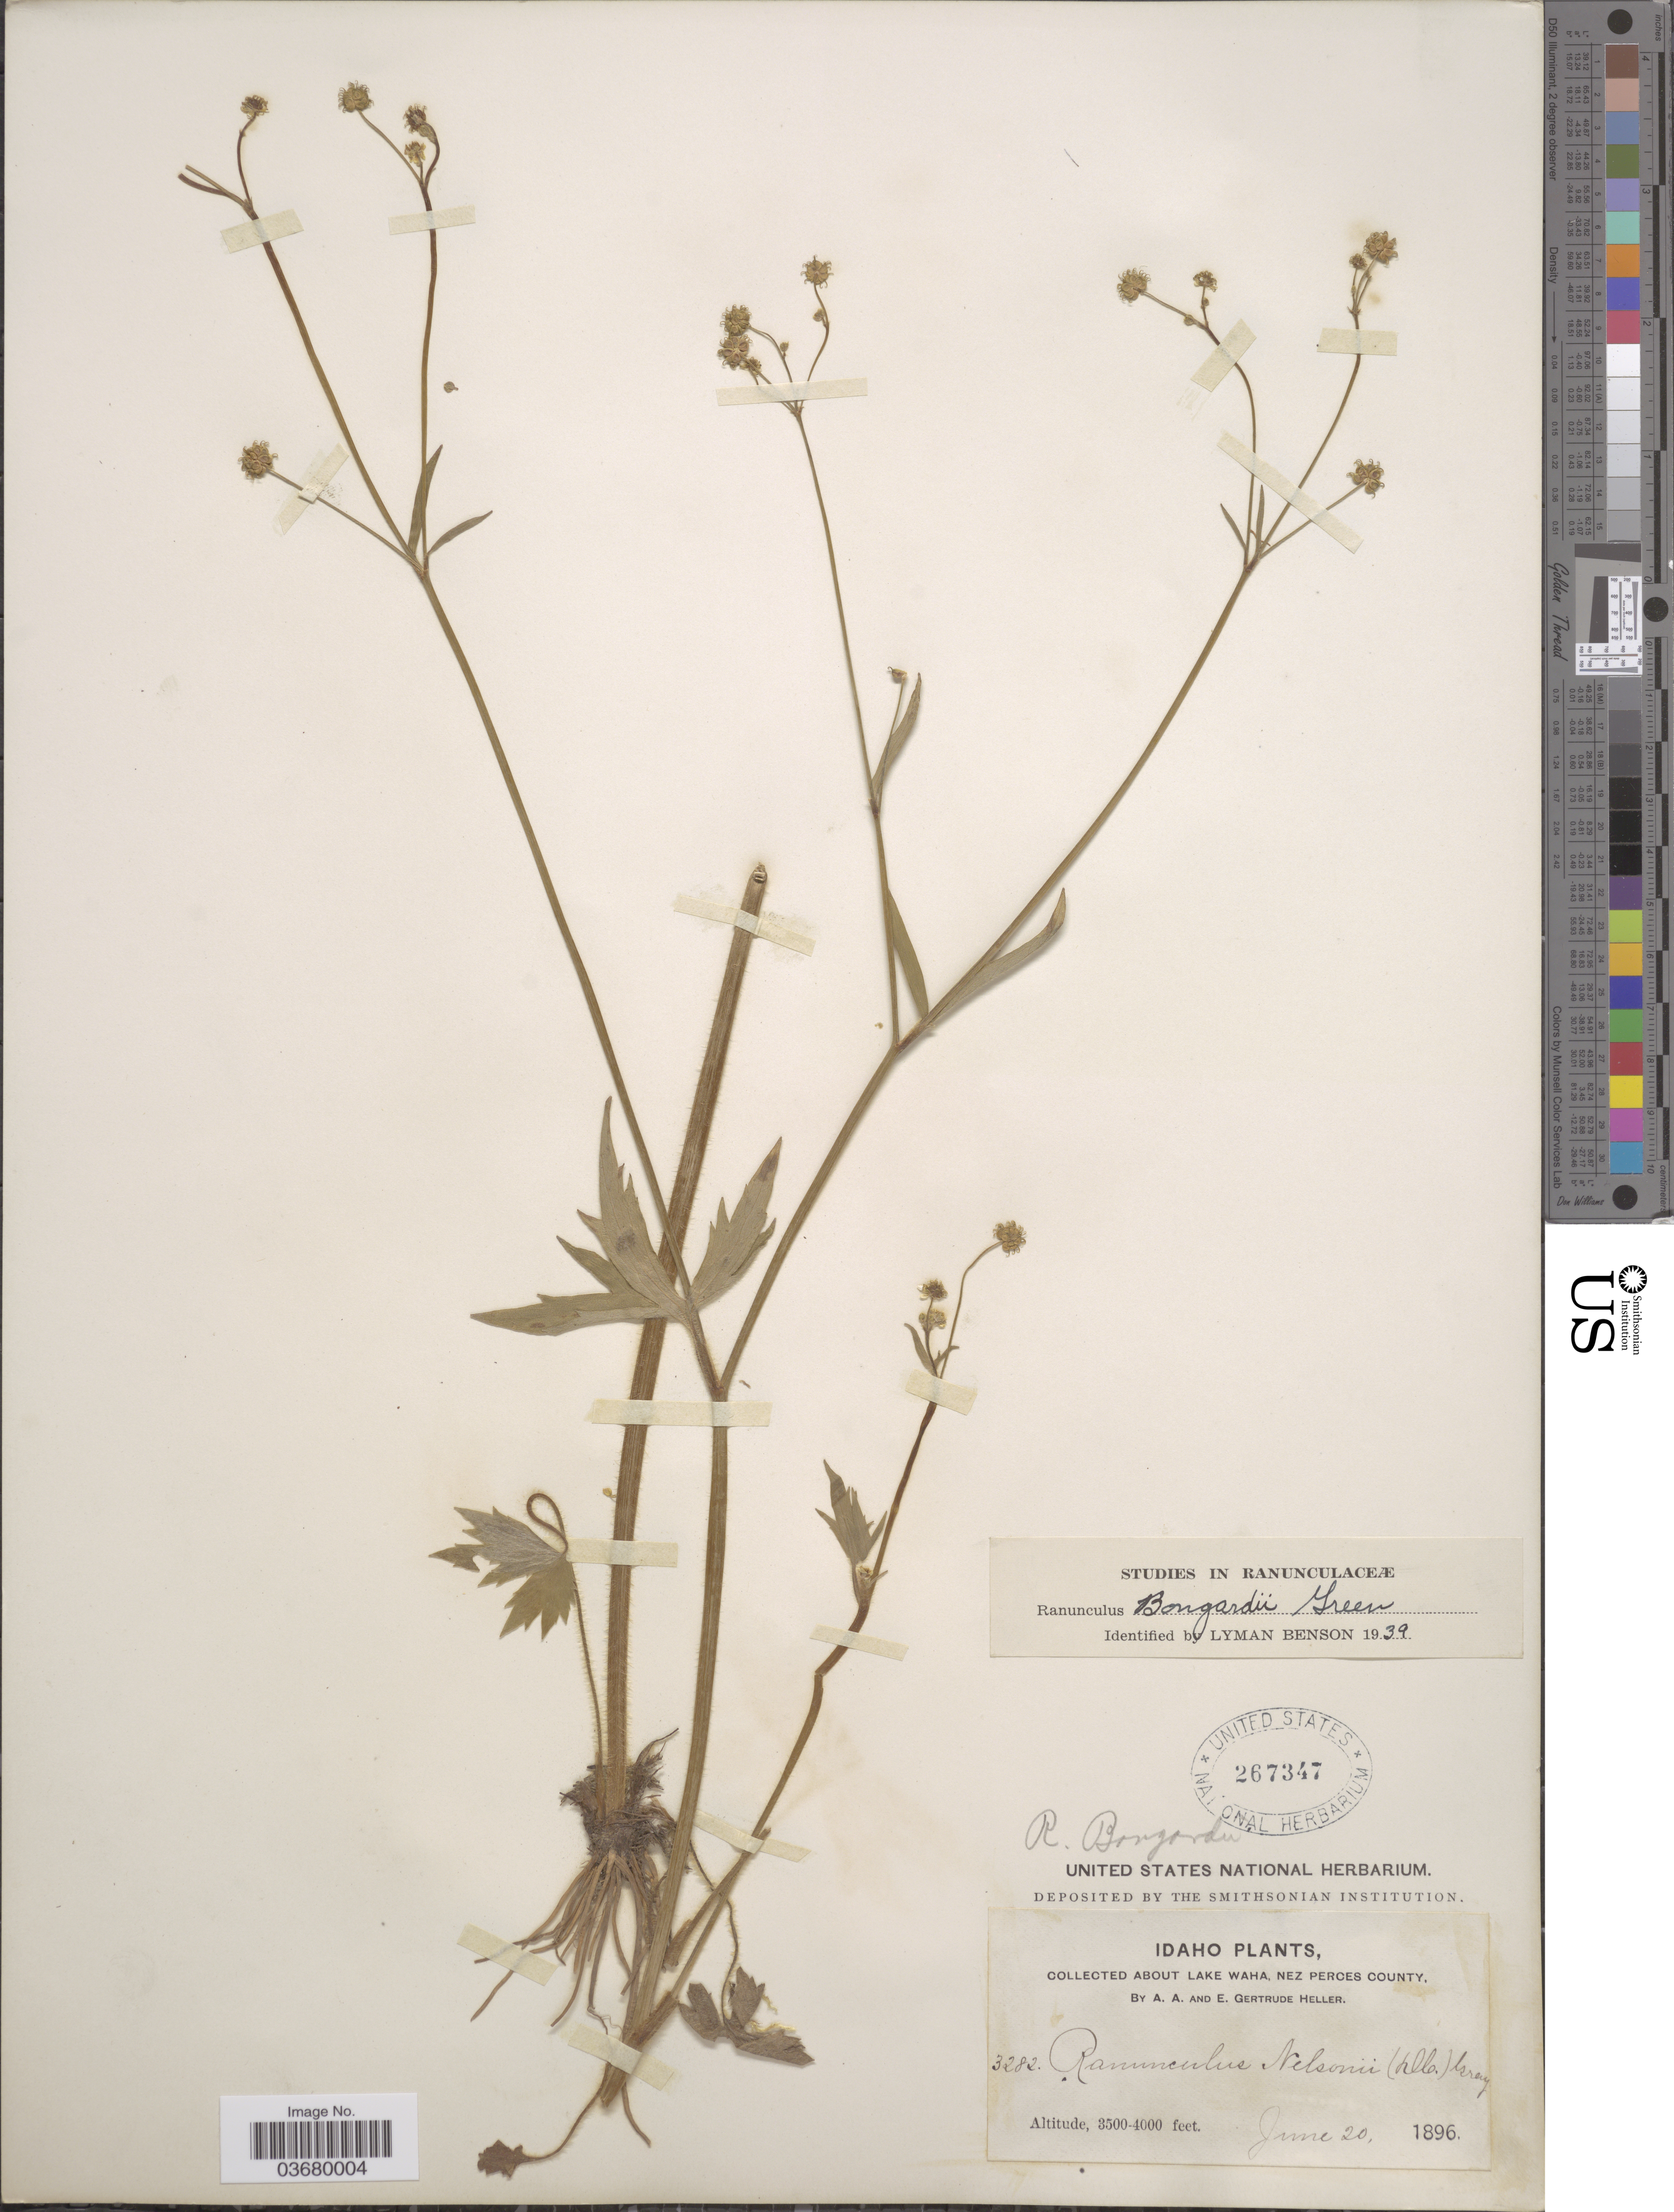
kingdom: Plantae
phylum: Tracheophyta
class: Magnoliopsida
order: Ranunculales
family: Ranunculaceae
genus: Ranunculus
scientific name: Ranunculus bongardii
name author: Greene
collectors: A. A. Heller & E. G. Heller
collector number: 3282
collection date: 1896-06-20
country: United States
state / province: Idaho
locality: About Lake Waha, Nez Perces County.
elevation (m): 1067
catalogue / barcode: US 267347